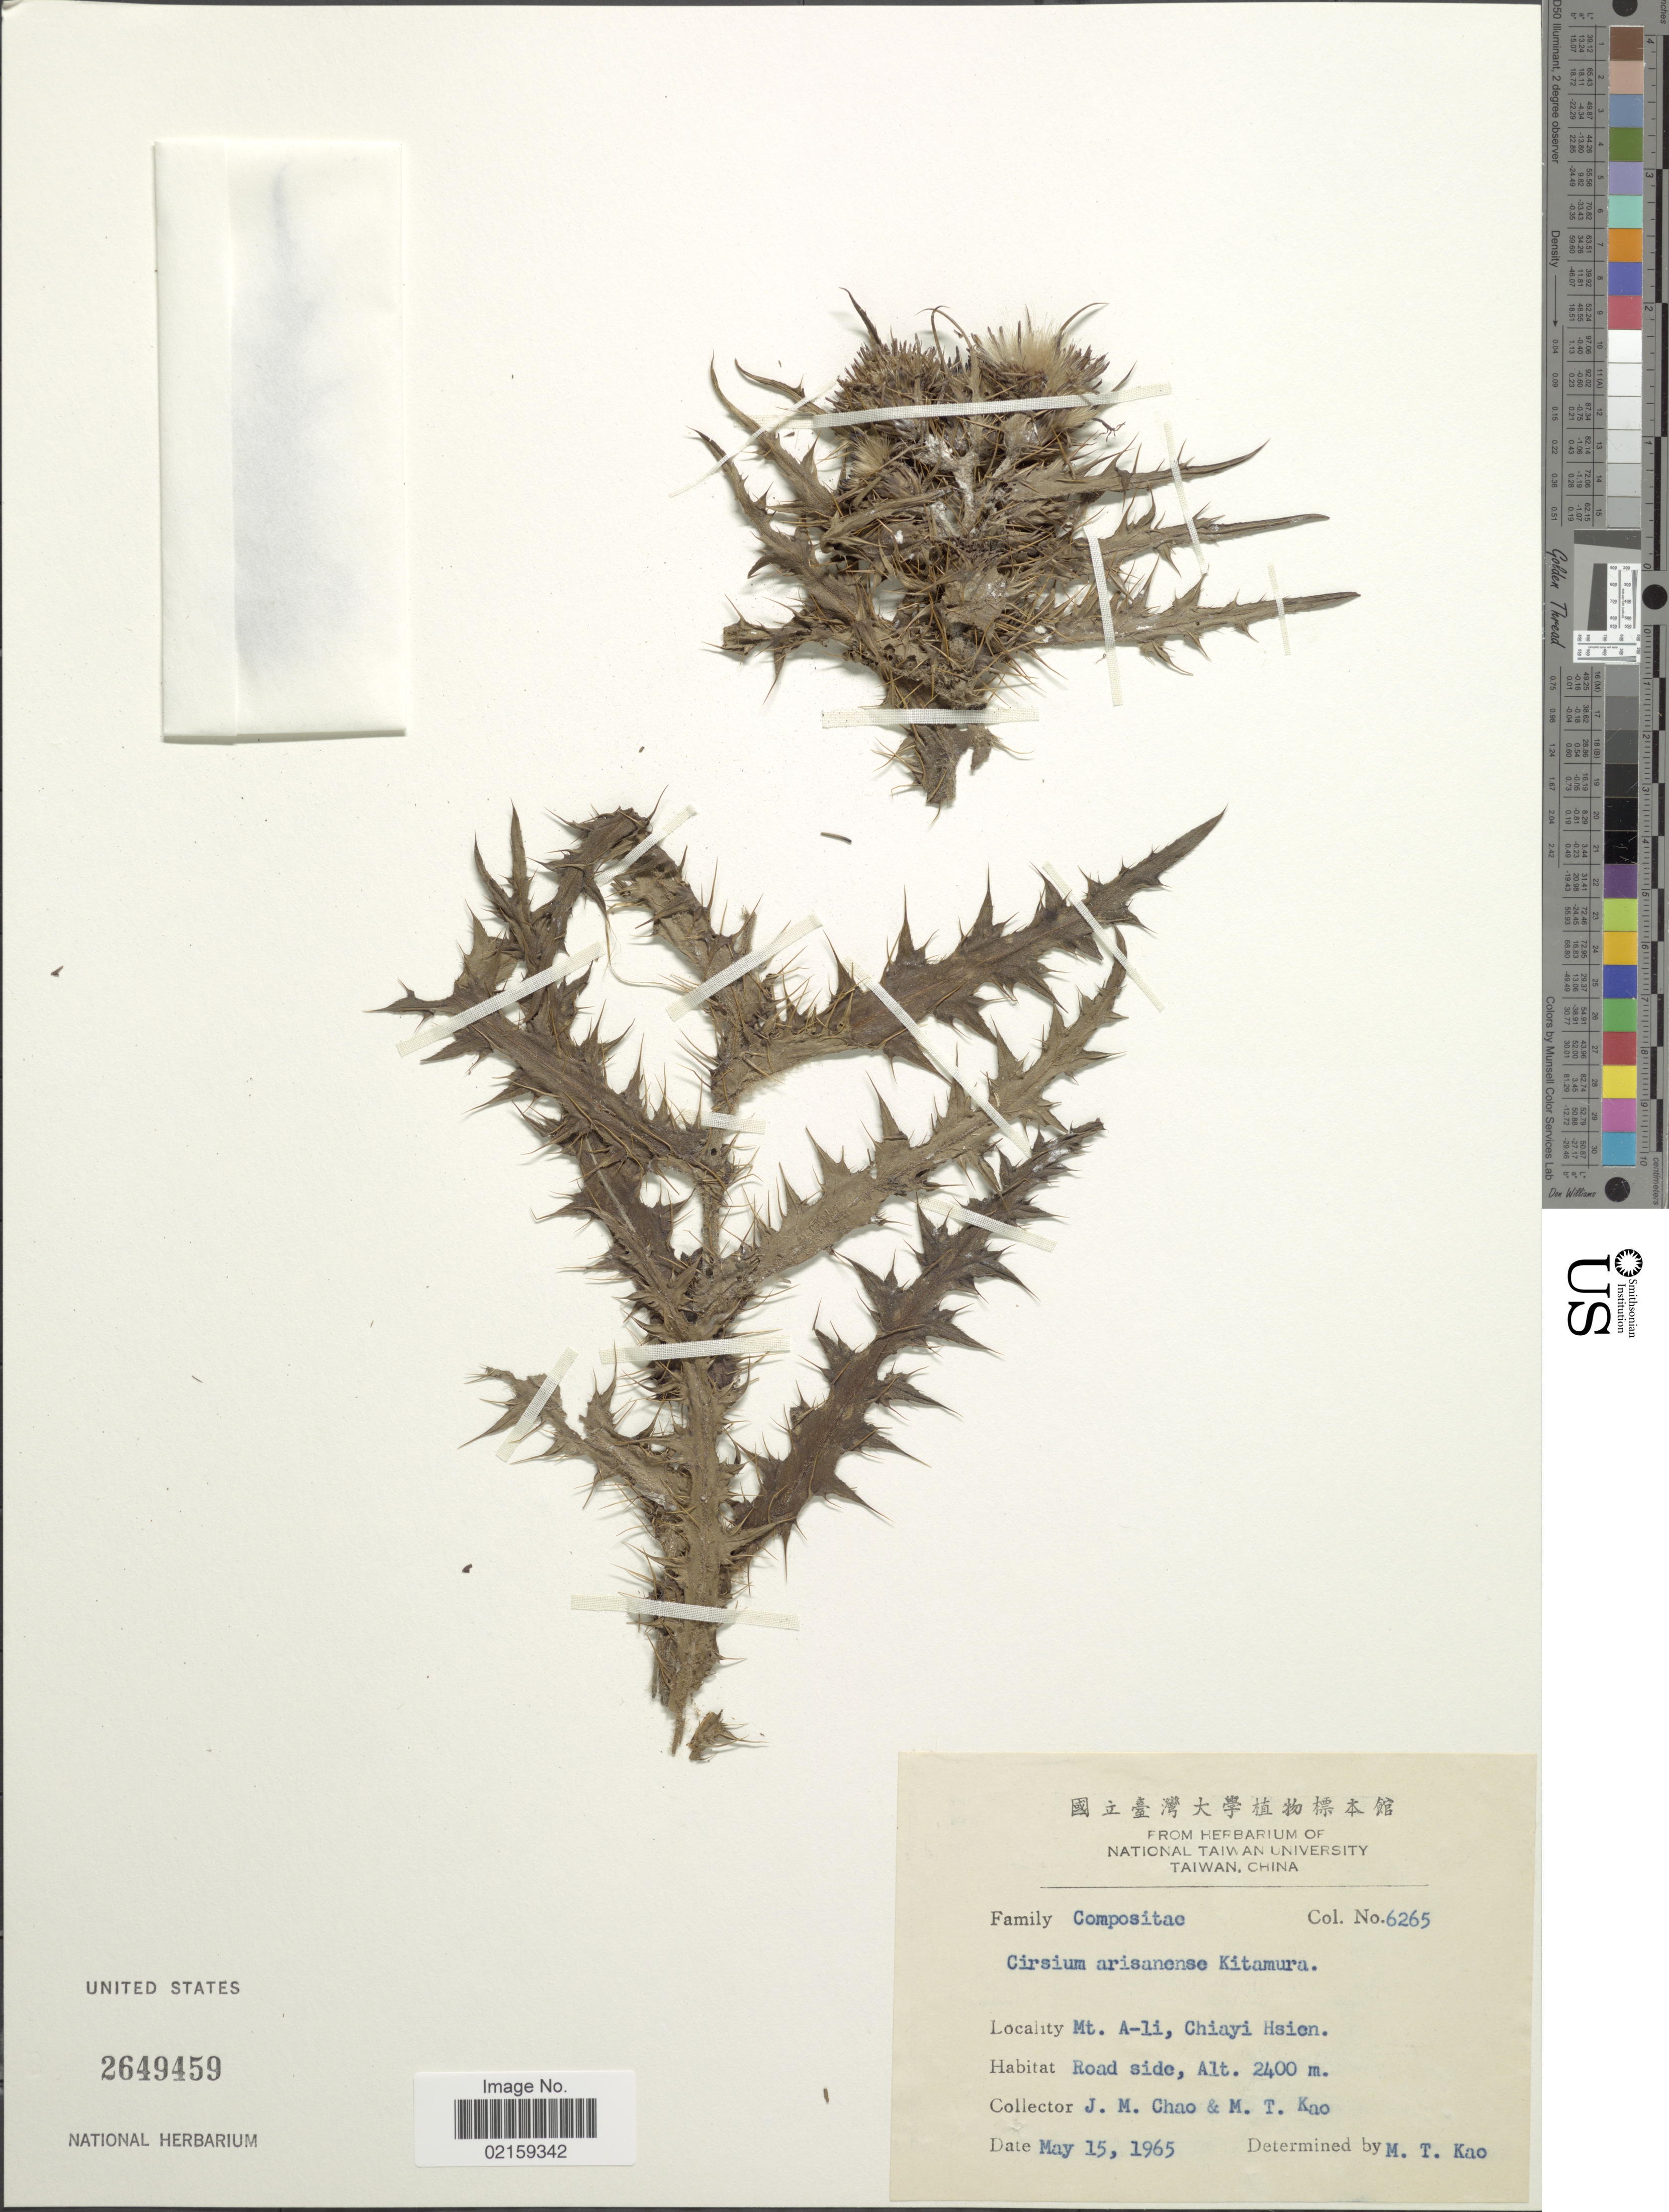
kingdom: Plantae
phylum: Tracheophyta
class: Magnoliopsida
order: Asterales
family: Asteraceae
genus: Cirsium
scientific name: Cirsium arisanense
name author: Kitam.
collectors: J. Chao & M. T. Kao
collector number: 6265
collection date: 1965-05-15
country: Taiwan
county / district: Chiayi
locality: Mt. A-li, Chiayi Hsien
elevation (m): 2400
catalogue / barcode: US 2649459